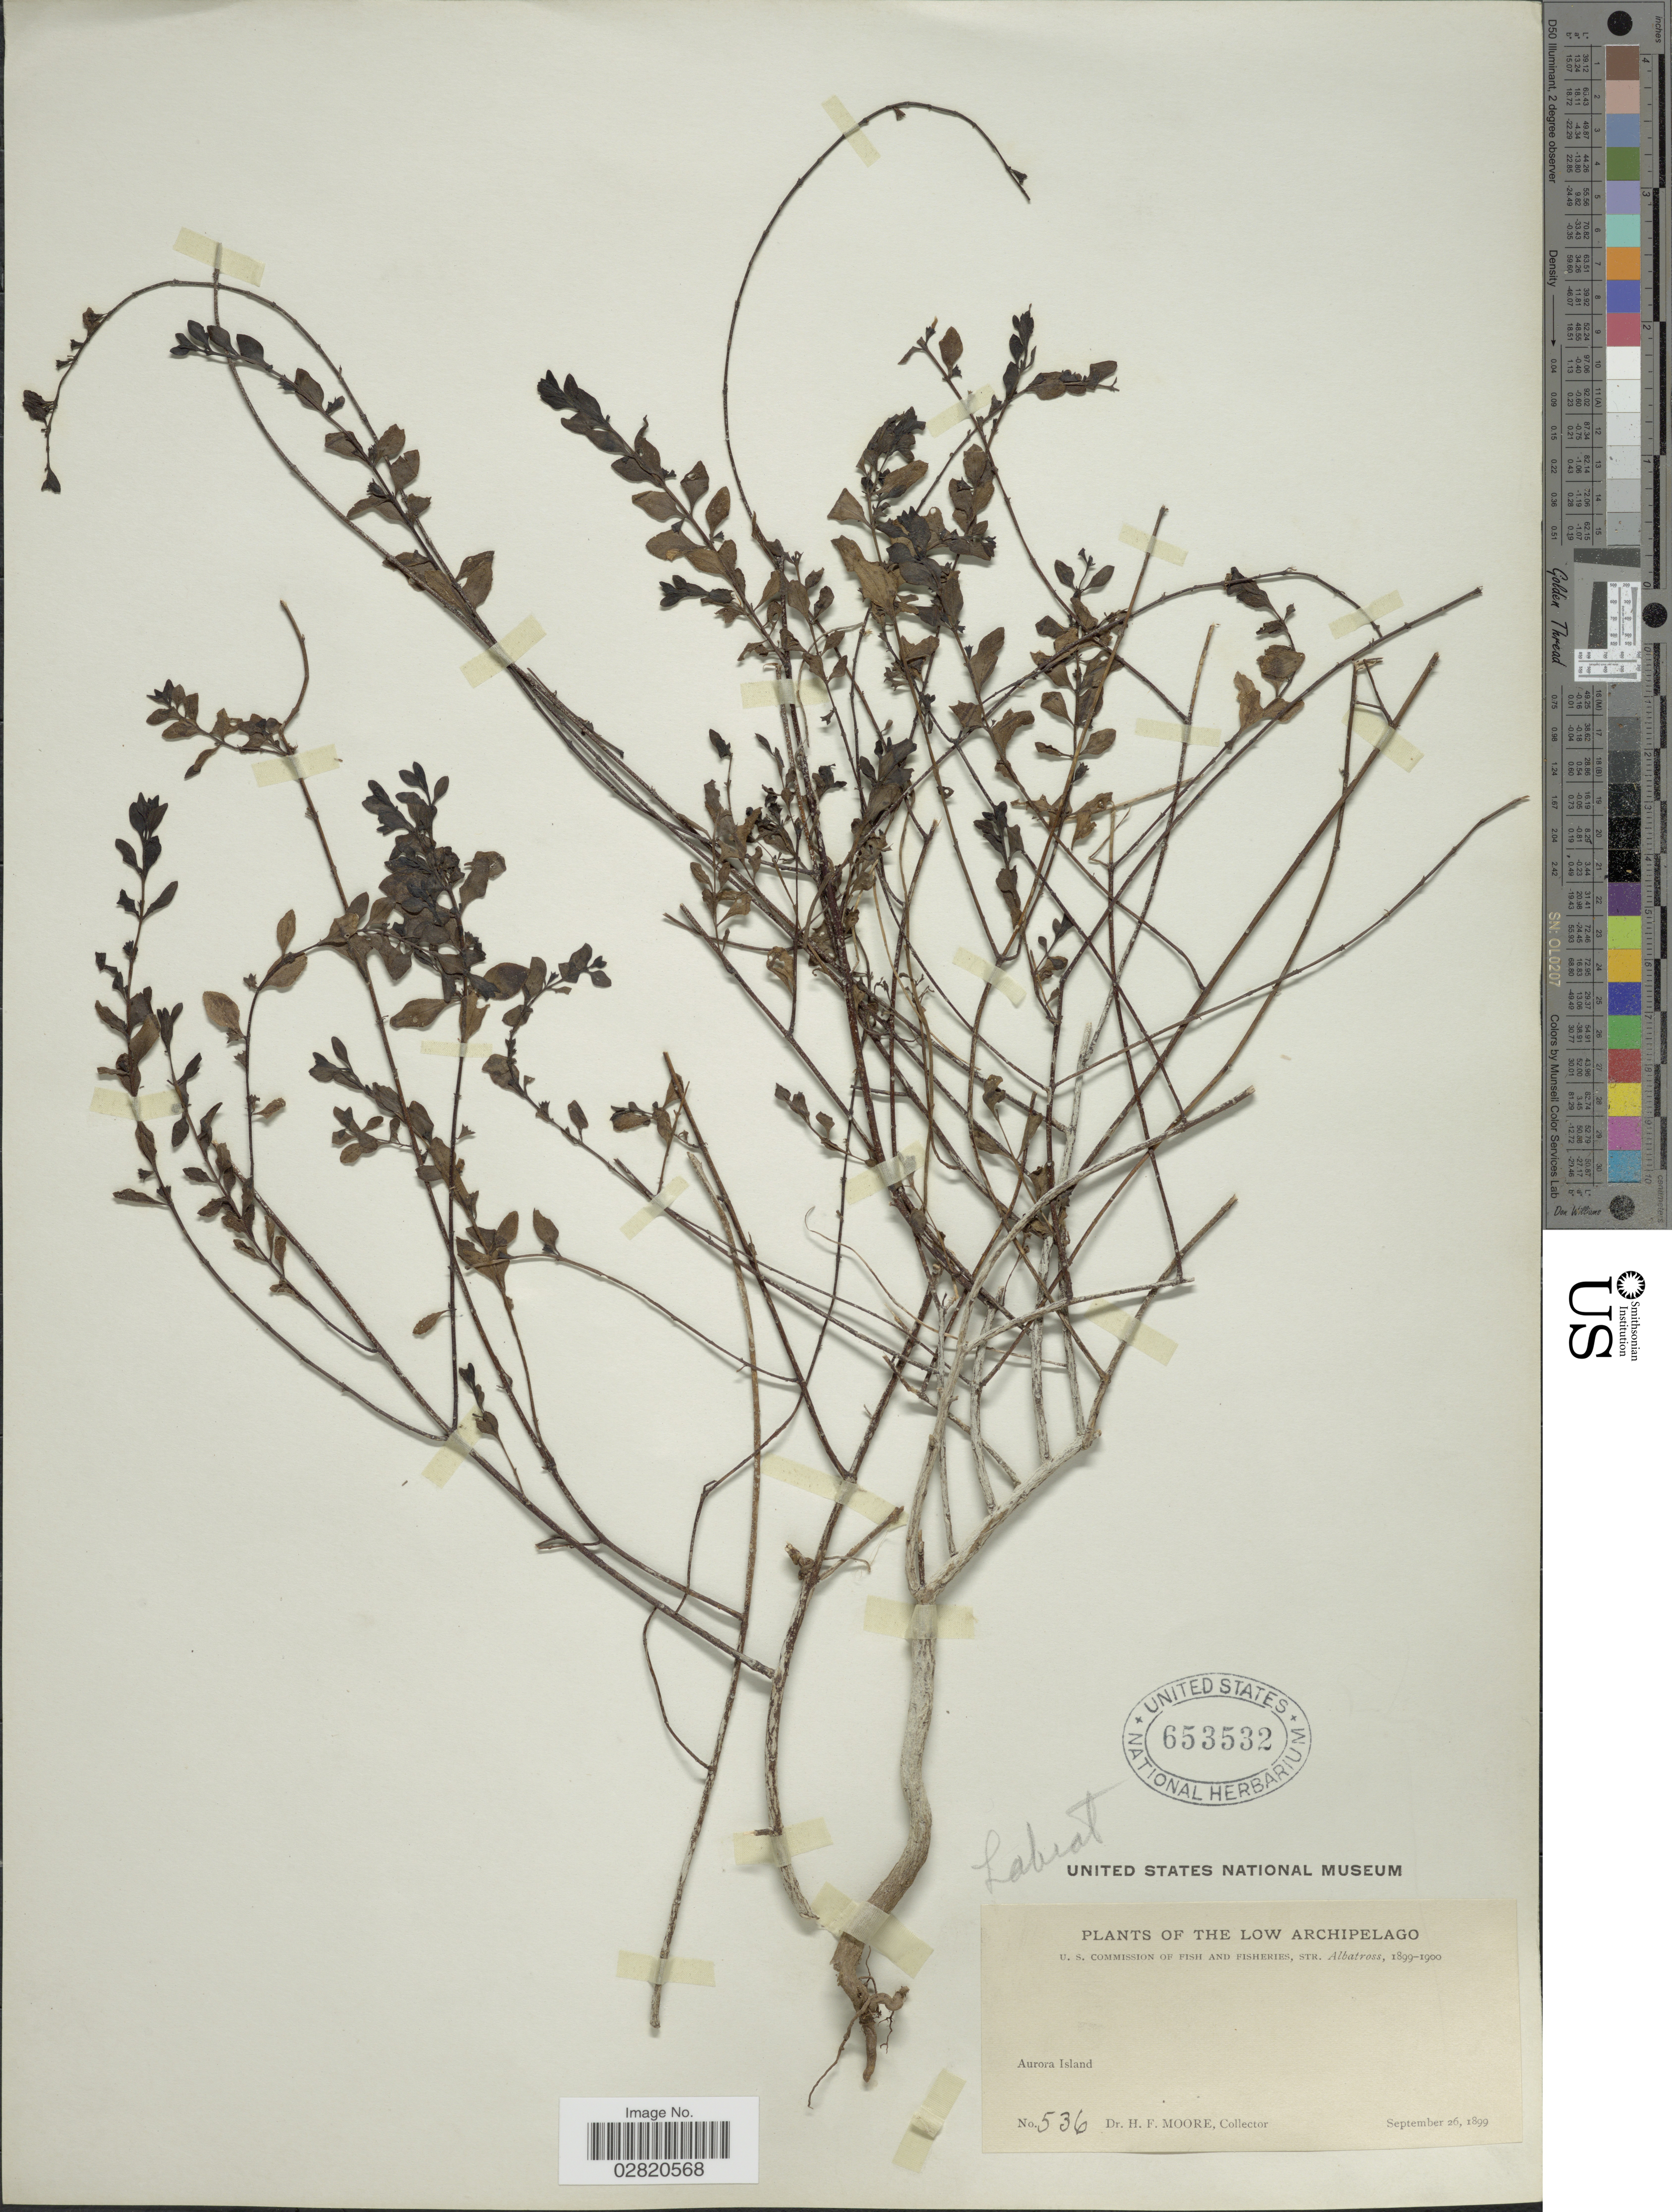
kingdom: Plantae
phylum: Tracheophyta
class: Magnoliopsida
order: Lamiales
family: Lamiaceae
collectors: H. F. Moore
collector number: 536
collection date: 1899-09-26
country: French Polynesia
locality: Kiw Archipelago. Aurora Island.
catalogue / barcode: US 653532